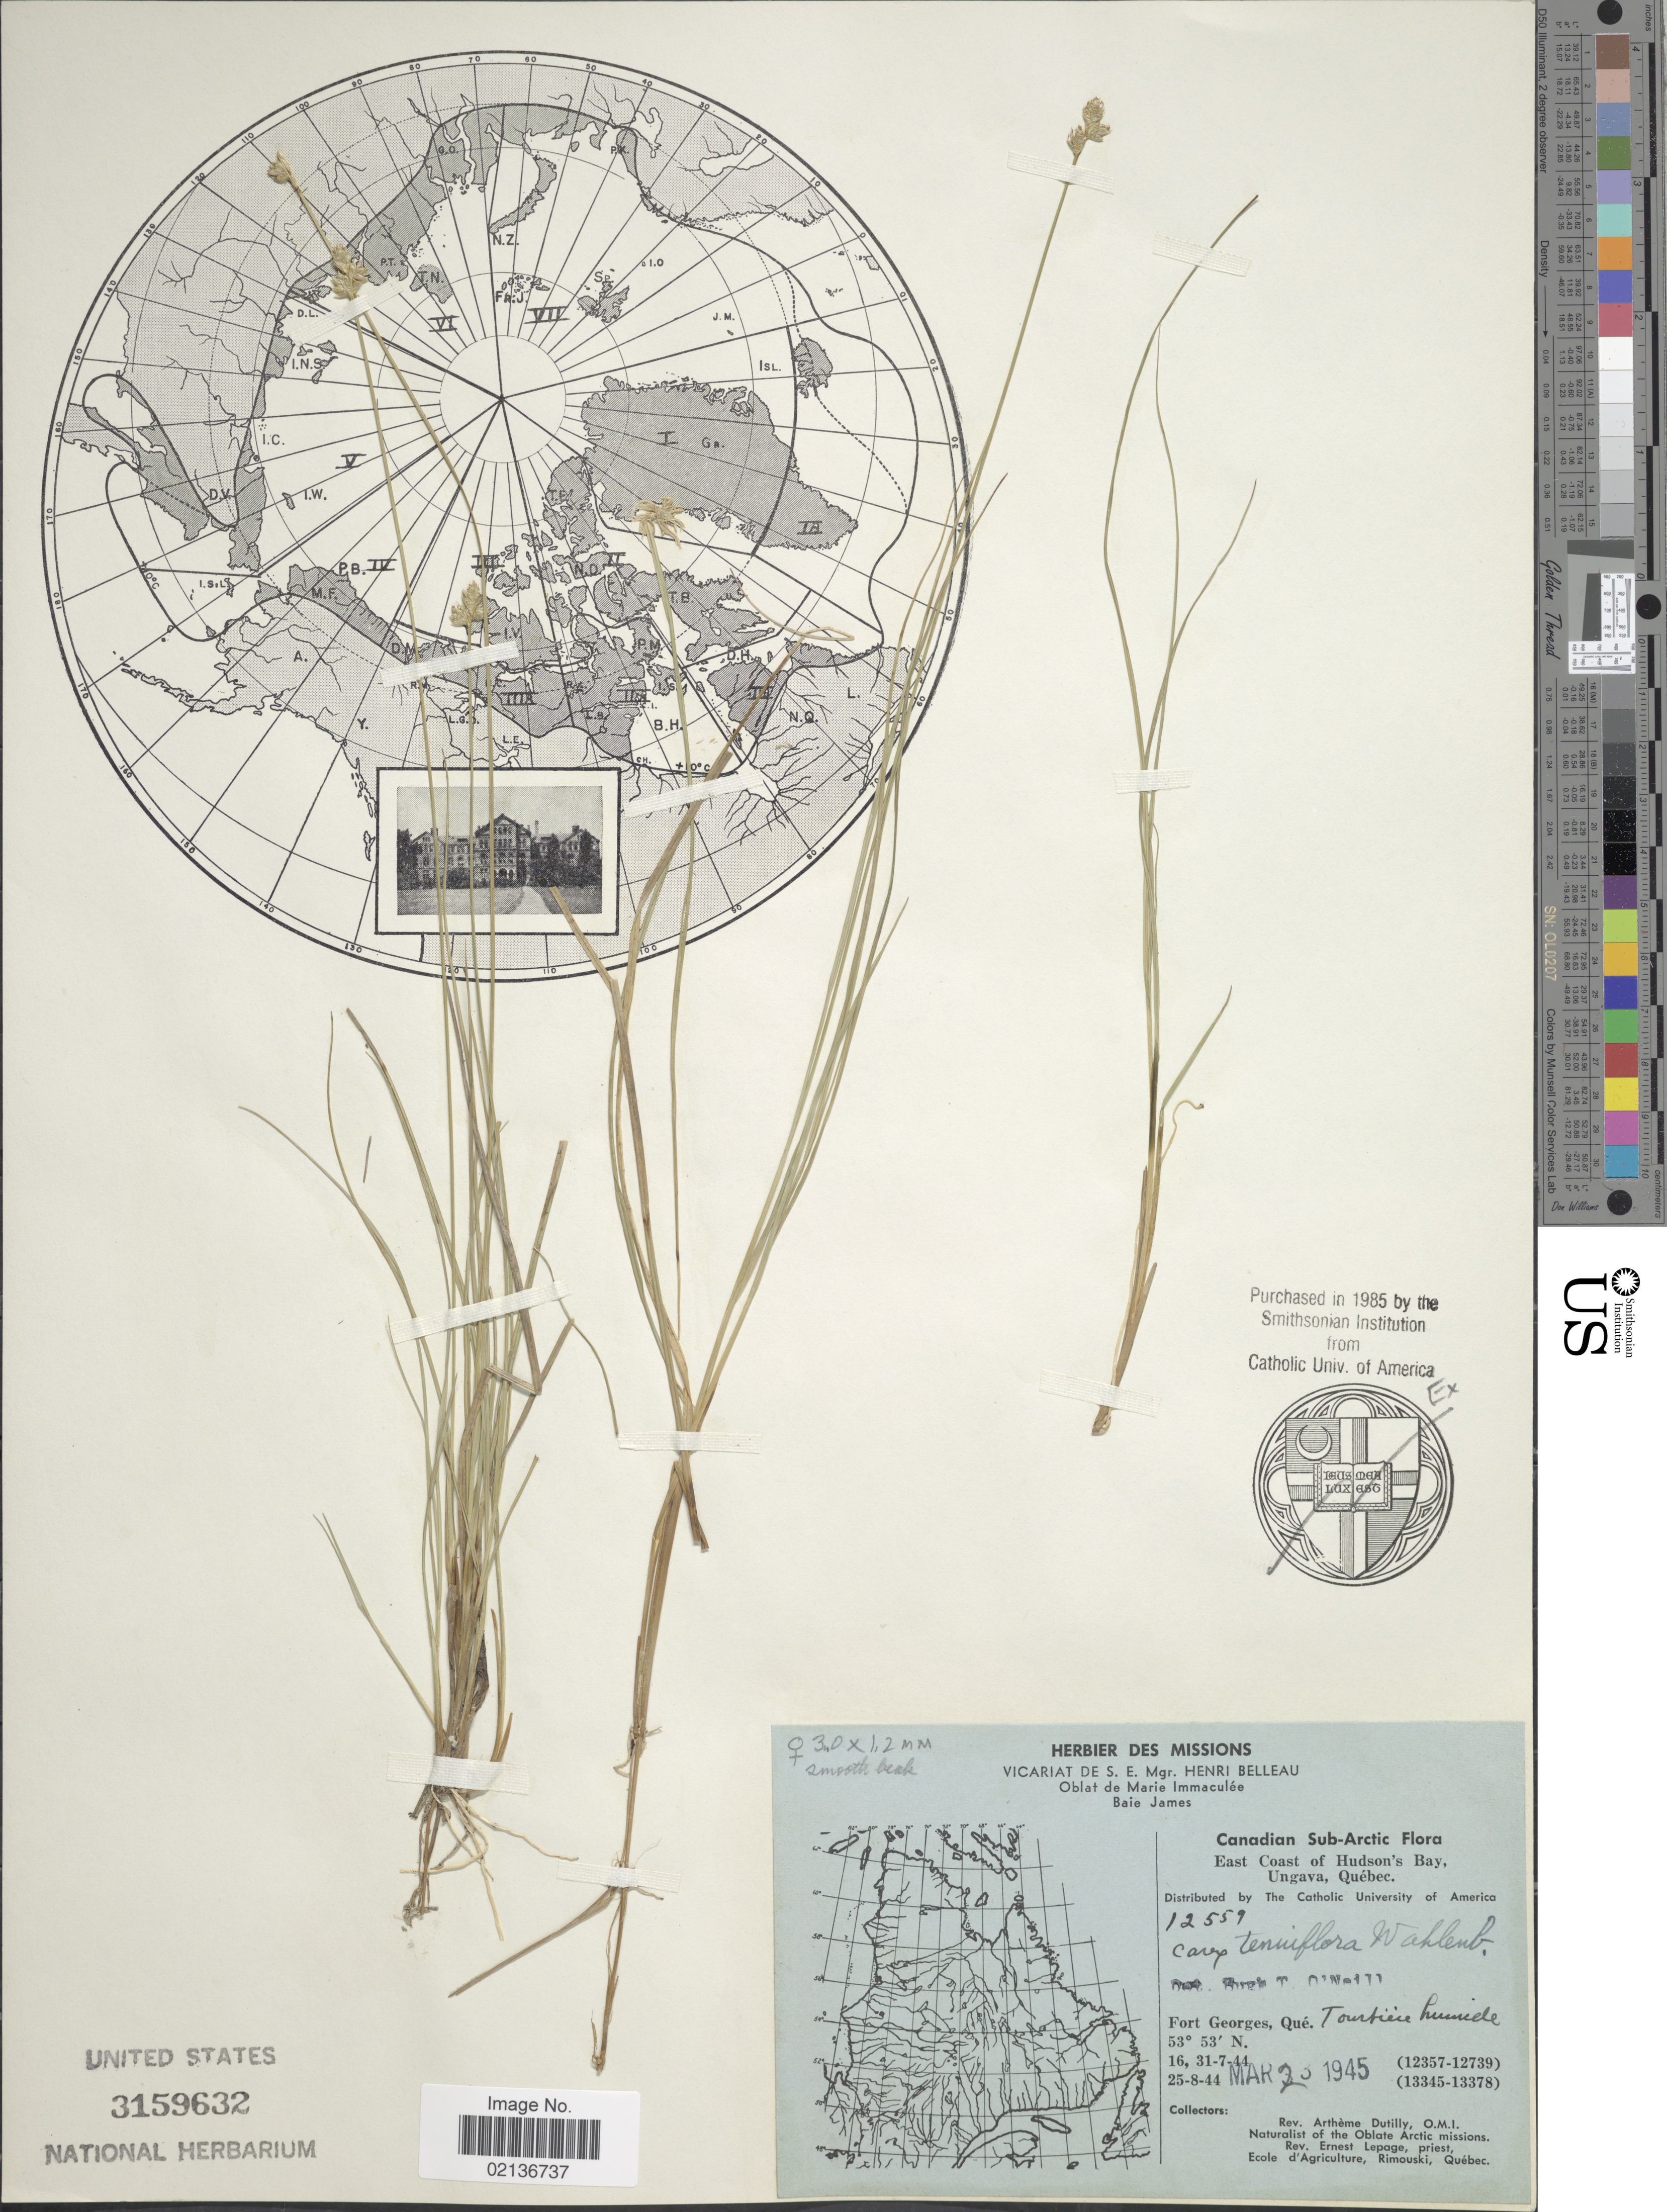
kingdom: Plantae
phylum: Tracheophyta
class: Liliopsida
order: Poales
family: Cyperaceae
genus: Carex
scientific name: Carex tenuiflora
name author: Wahlenb.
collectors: A. Dutilly & E. Lepage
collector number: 12559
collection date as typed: Transcribed d/m/y: 16/7/44 to 25/8/44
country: Canada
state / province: Quebec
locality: Canadian Sub-Arctic, East Coast of Hudson's Bay, Ungava, Quebec, Fort Georges, Que. Tourbiere humide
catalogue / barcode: US 3159632